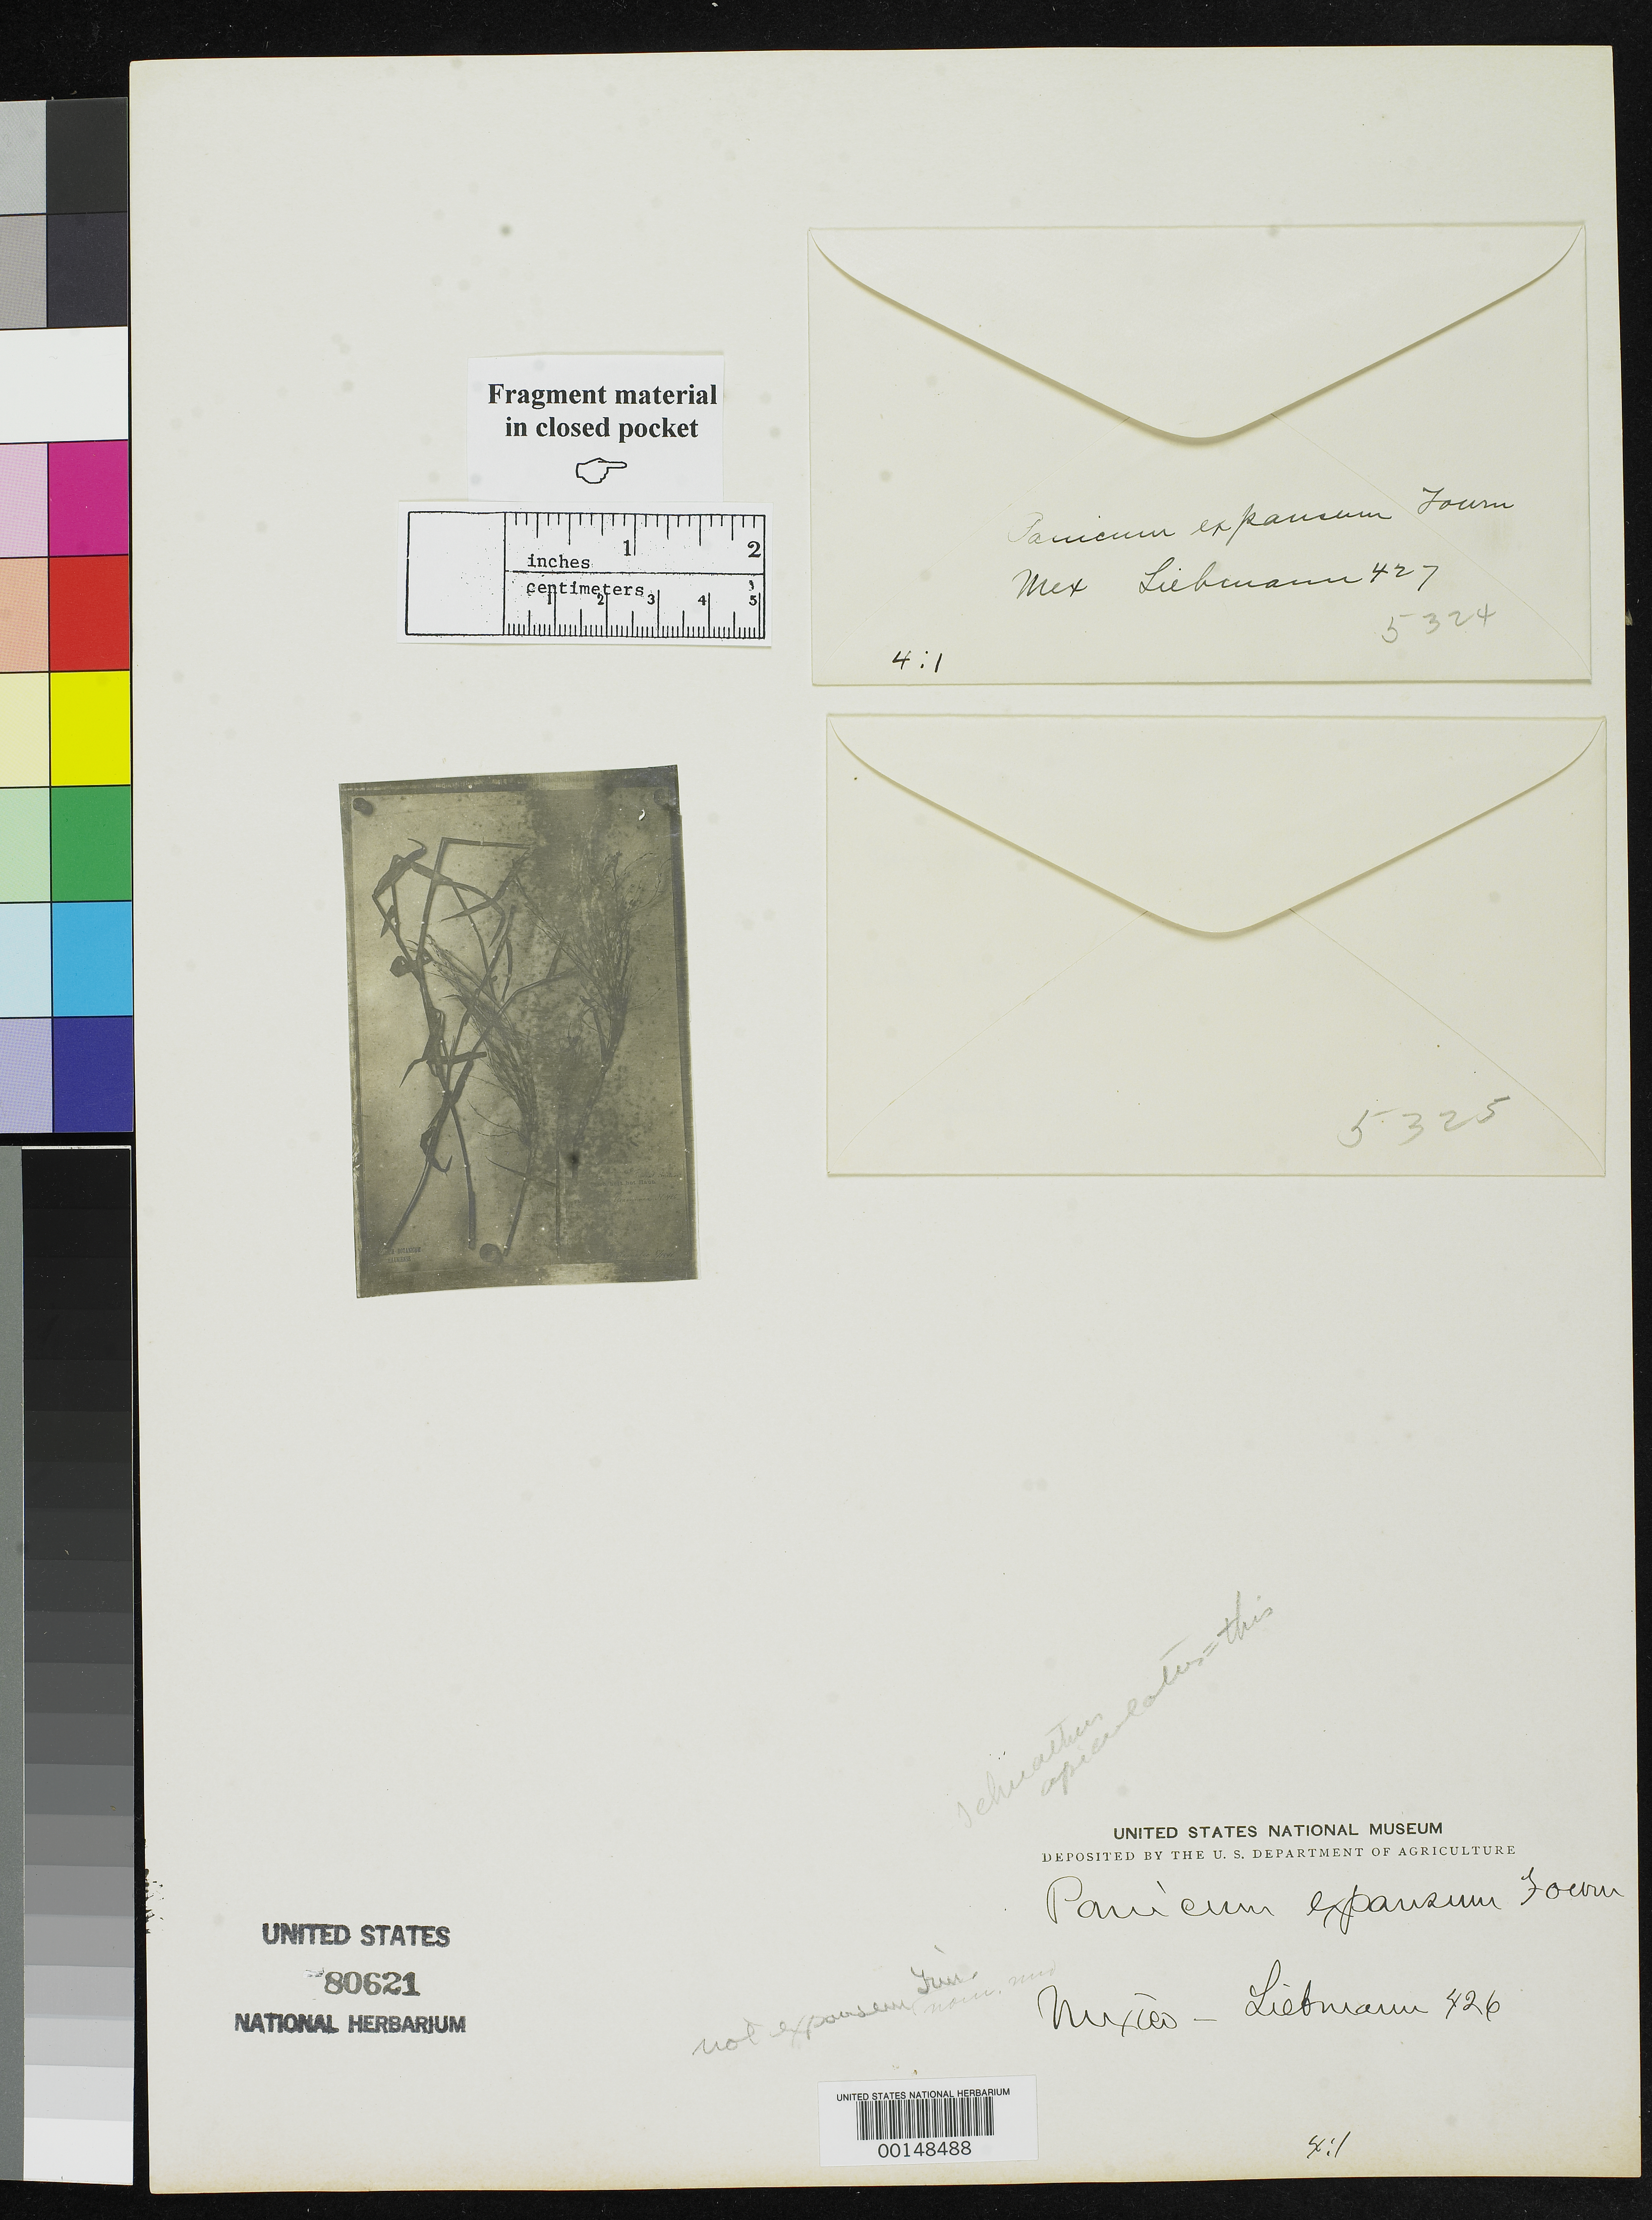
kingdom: Plantae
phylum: Tracheophyta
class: Liliopsida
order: Poales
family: Poaceae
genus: Panicum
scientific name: Panicum expansum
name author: E. Fourn.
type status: Type Fragment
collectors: F. M. Liebmann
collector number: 426 & 427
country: Mexico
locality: E of Monserrat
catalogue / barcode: US 80621